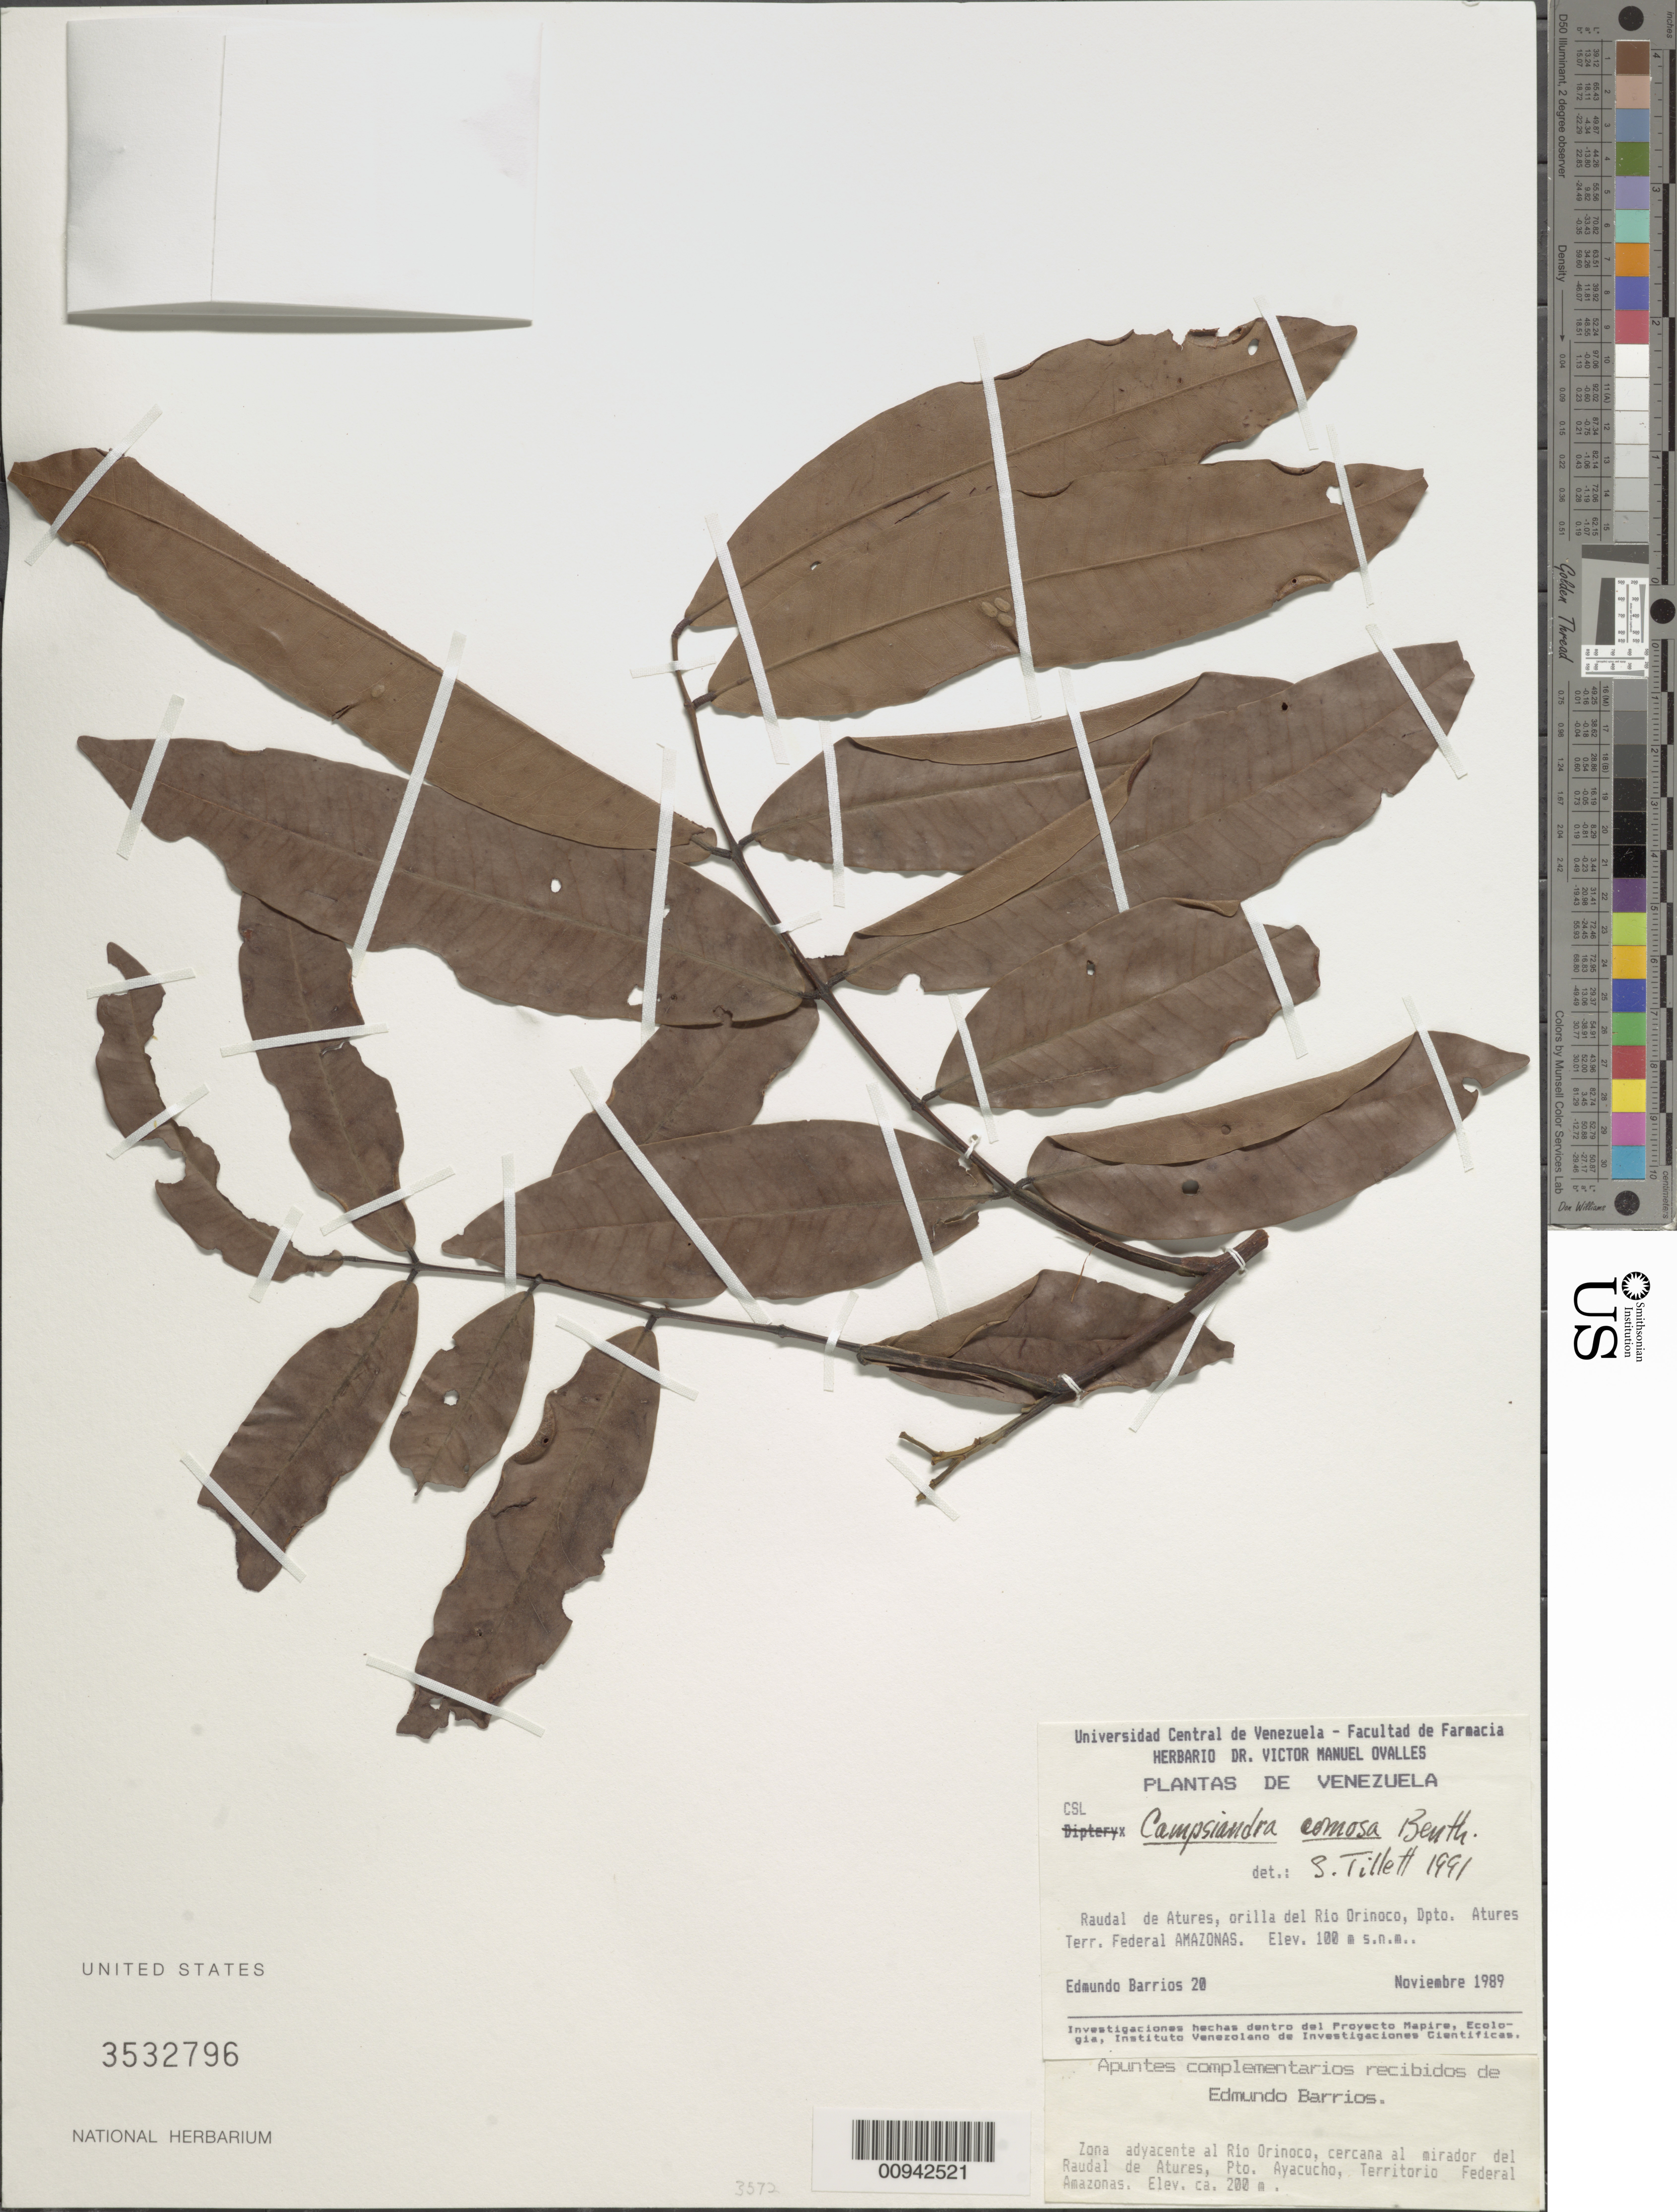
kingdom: Plantae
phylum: Tracheophyta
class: Magnoliopsida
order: Fabales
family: Fabaceae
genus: Campsiandra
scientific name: Campsiandra comosa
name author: Benth.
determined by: Tillett, S. S.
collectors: E. Barrios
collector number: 20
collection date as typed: Nov-89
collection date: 1989-11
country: Venezuela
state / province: Amazonas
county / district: Atures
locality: Raudal de Atures, orilla del Rio Ornioco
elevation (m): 100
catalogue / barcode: US 3532796